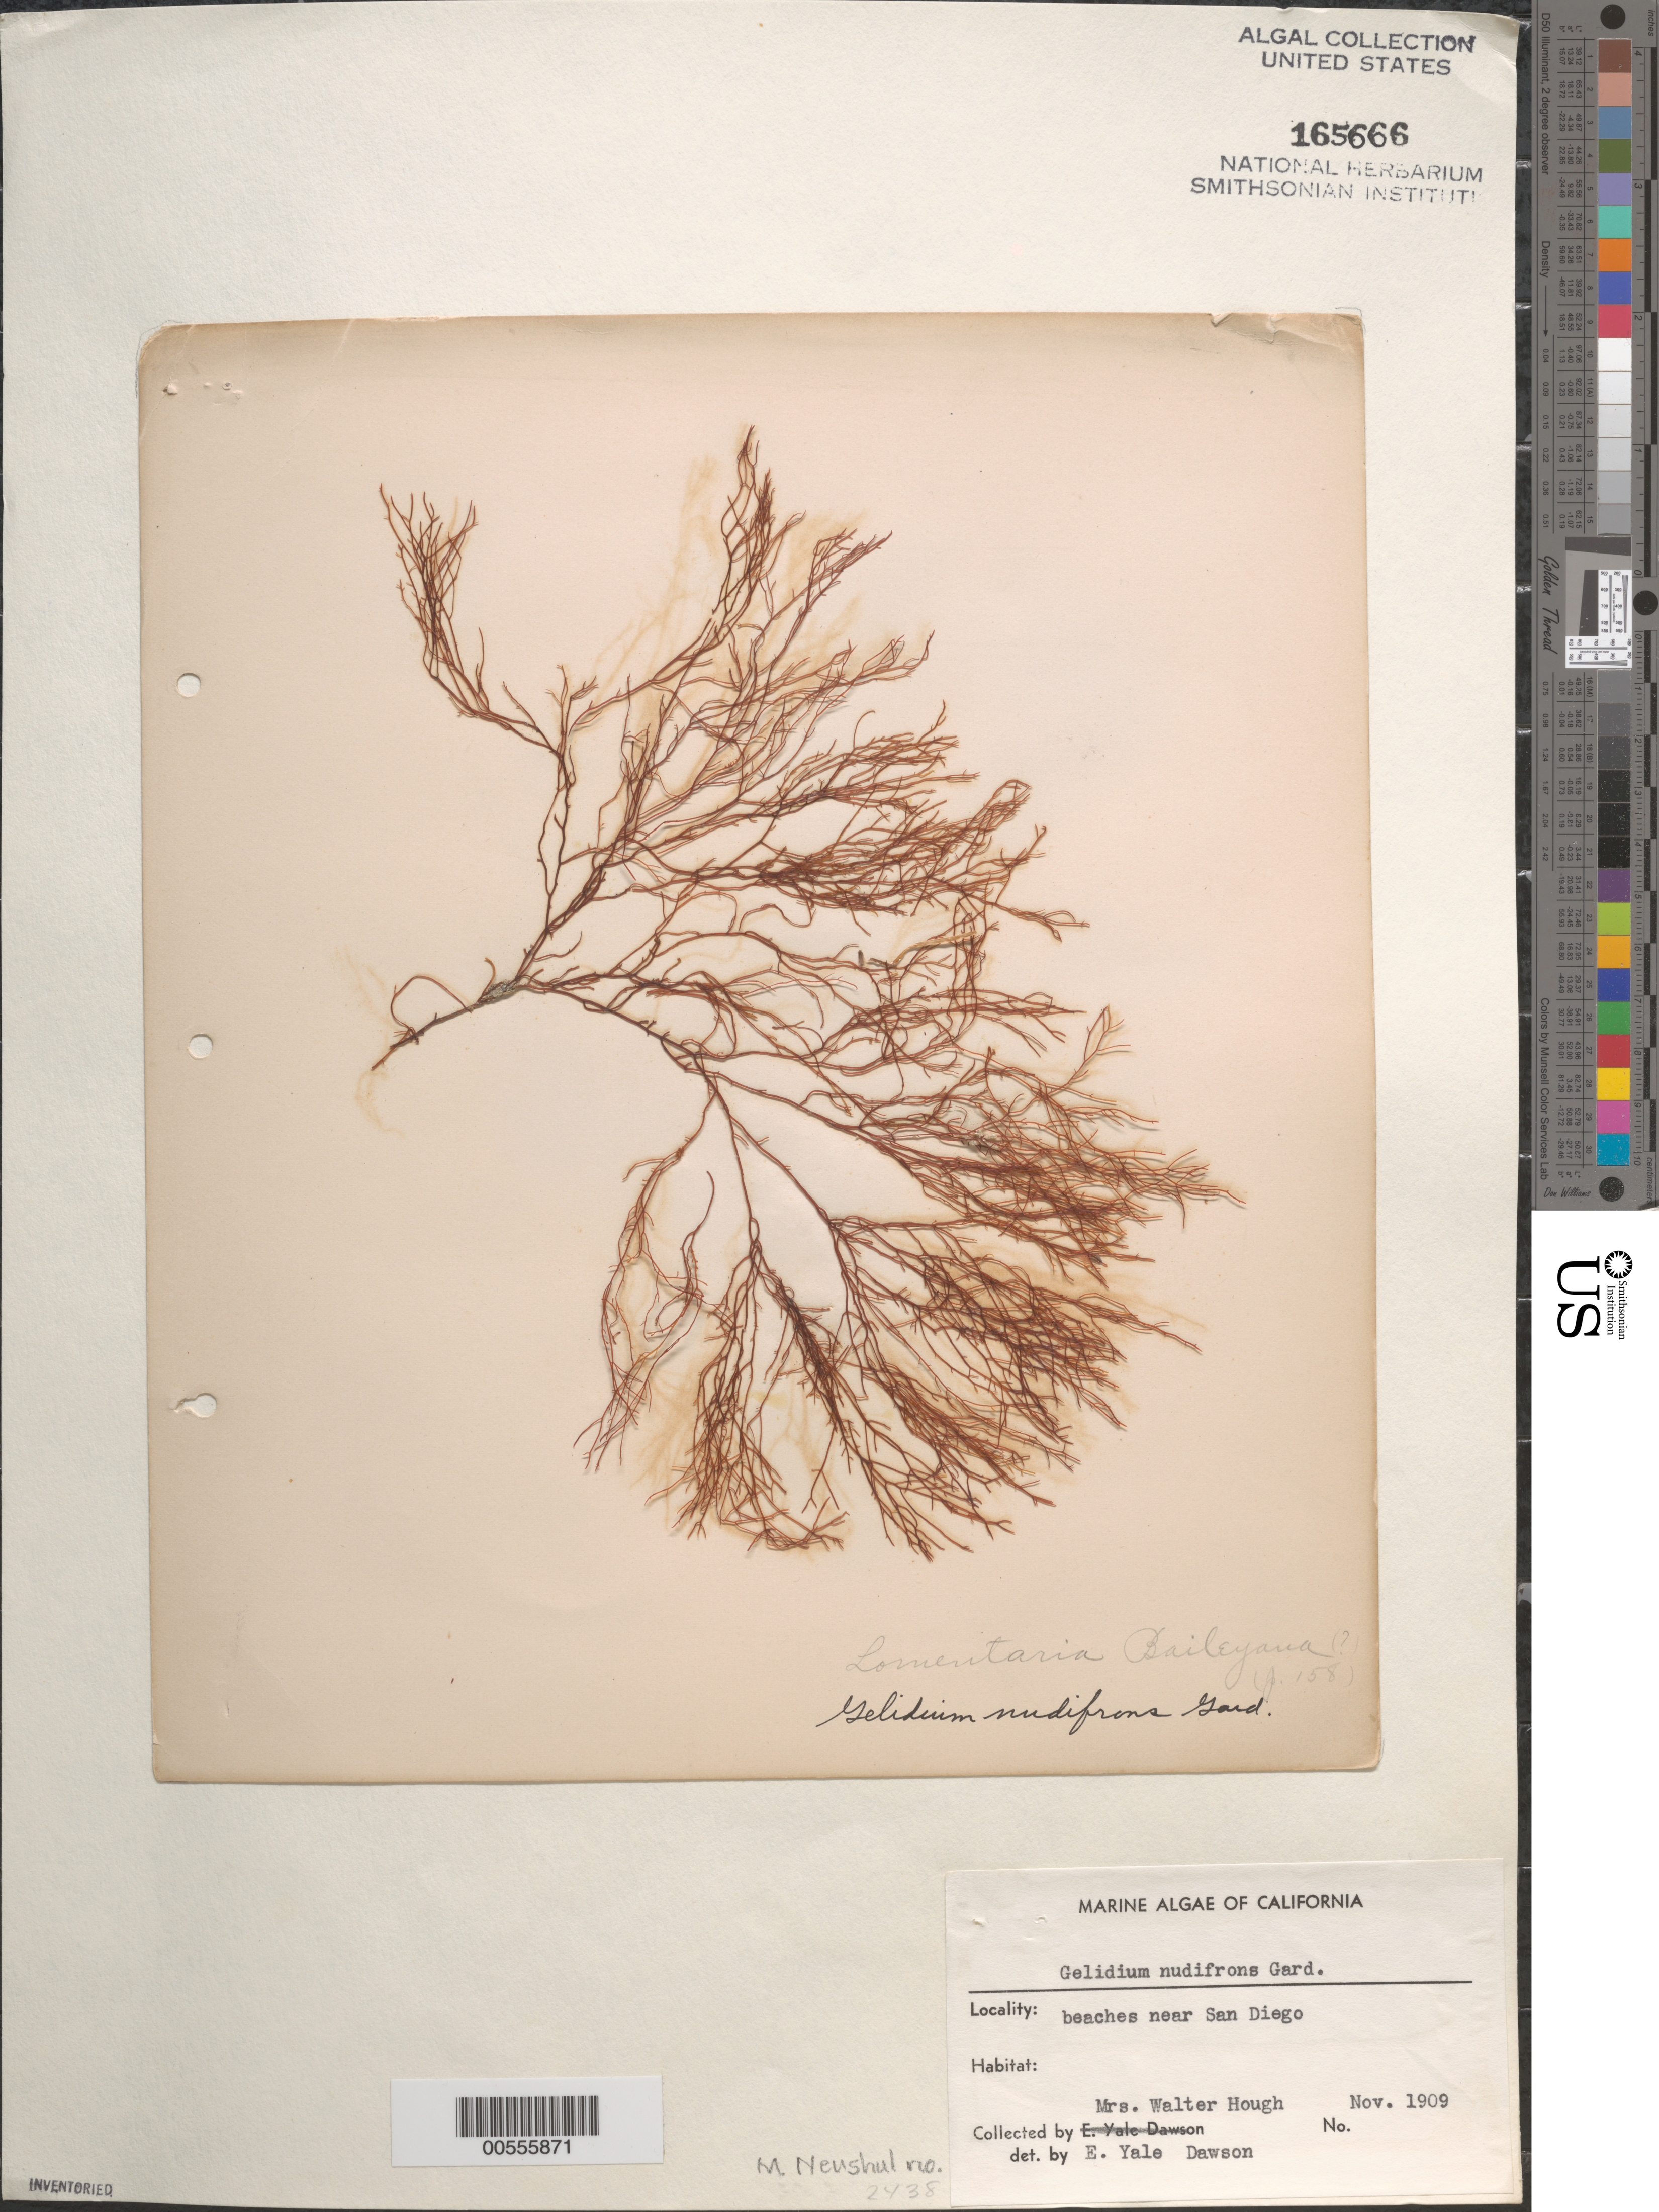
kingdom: Plantae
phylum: Rhodophyta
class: Florideophyceae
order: Gelidiales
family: Gelidiaceae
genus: Gelidium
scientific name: Gelidium nudifrons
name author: N.L. Gardner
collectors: Mrs W. Hough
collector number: Neushul 2438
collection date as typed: Nov 1909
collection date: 1909-11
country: United States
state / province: California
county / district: San Diego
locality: Beaches near San Diego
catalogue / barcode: US 165666